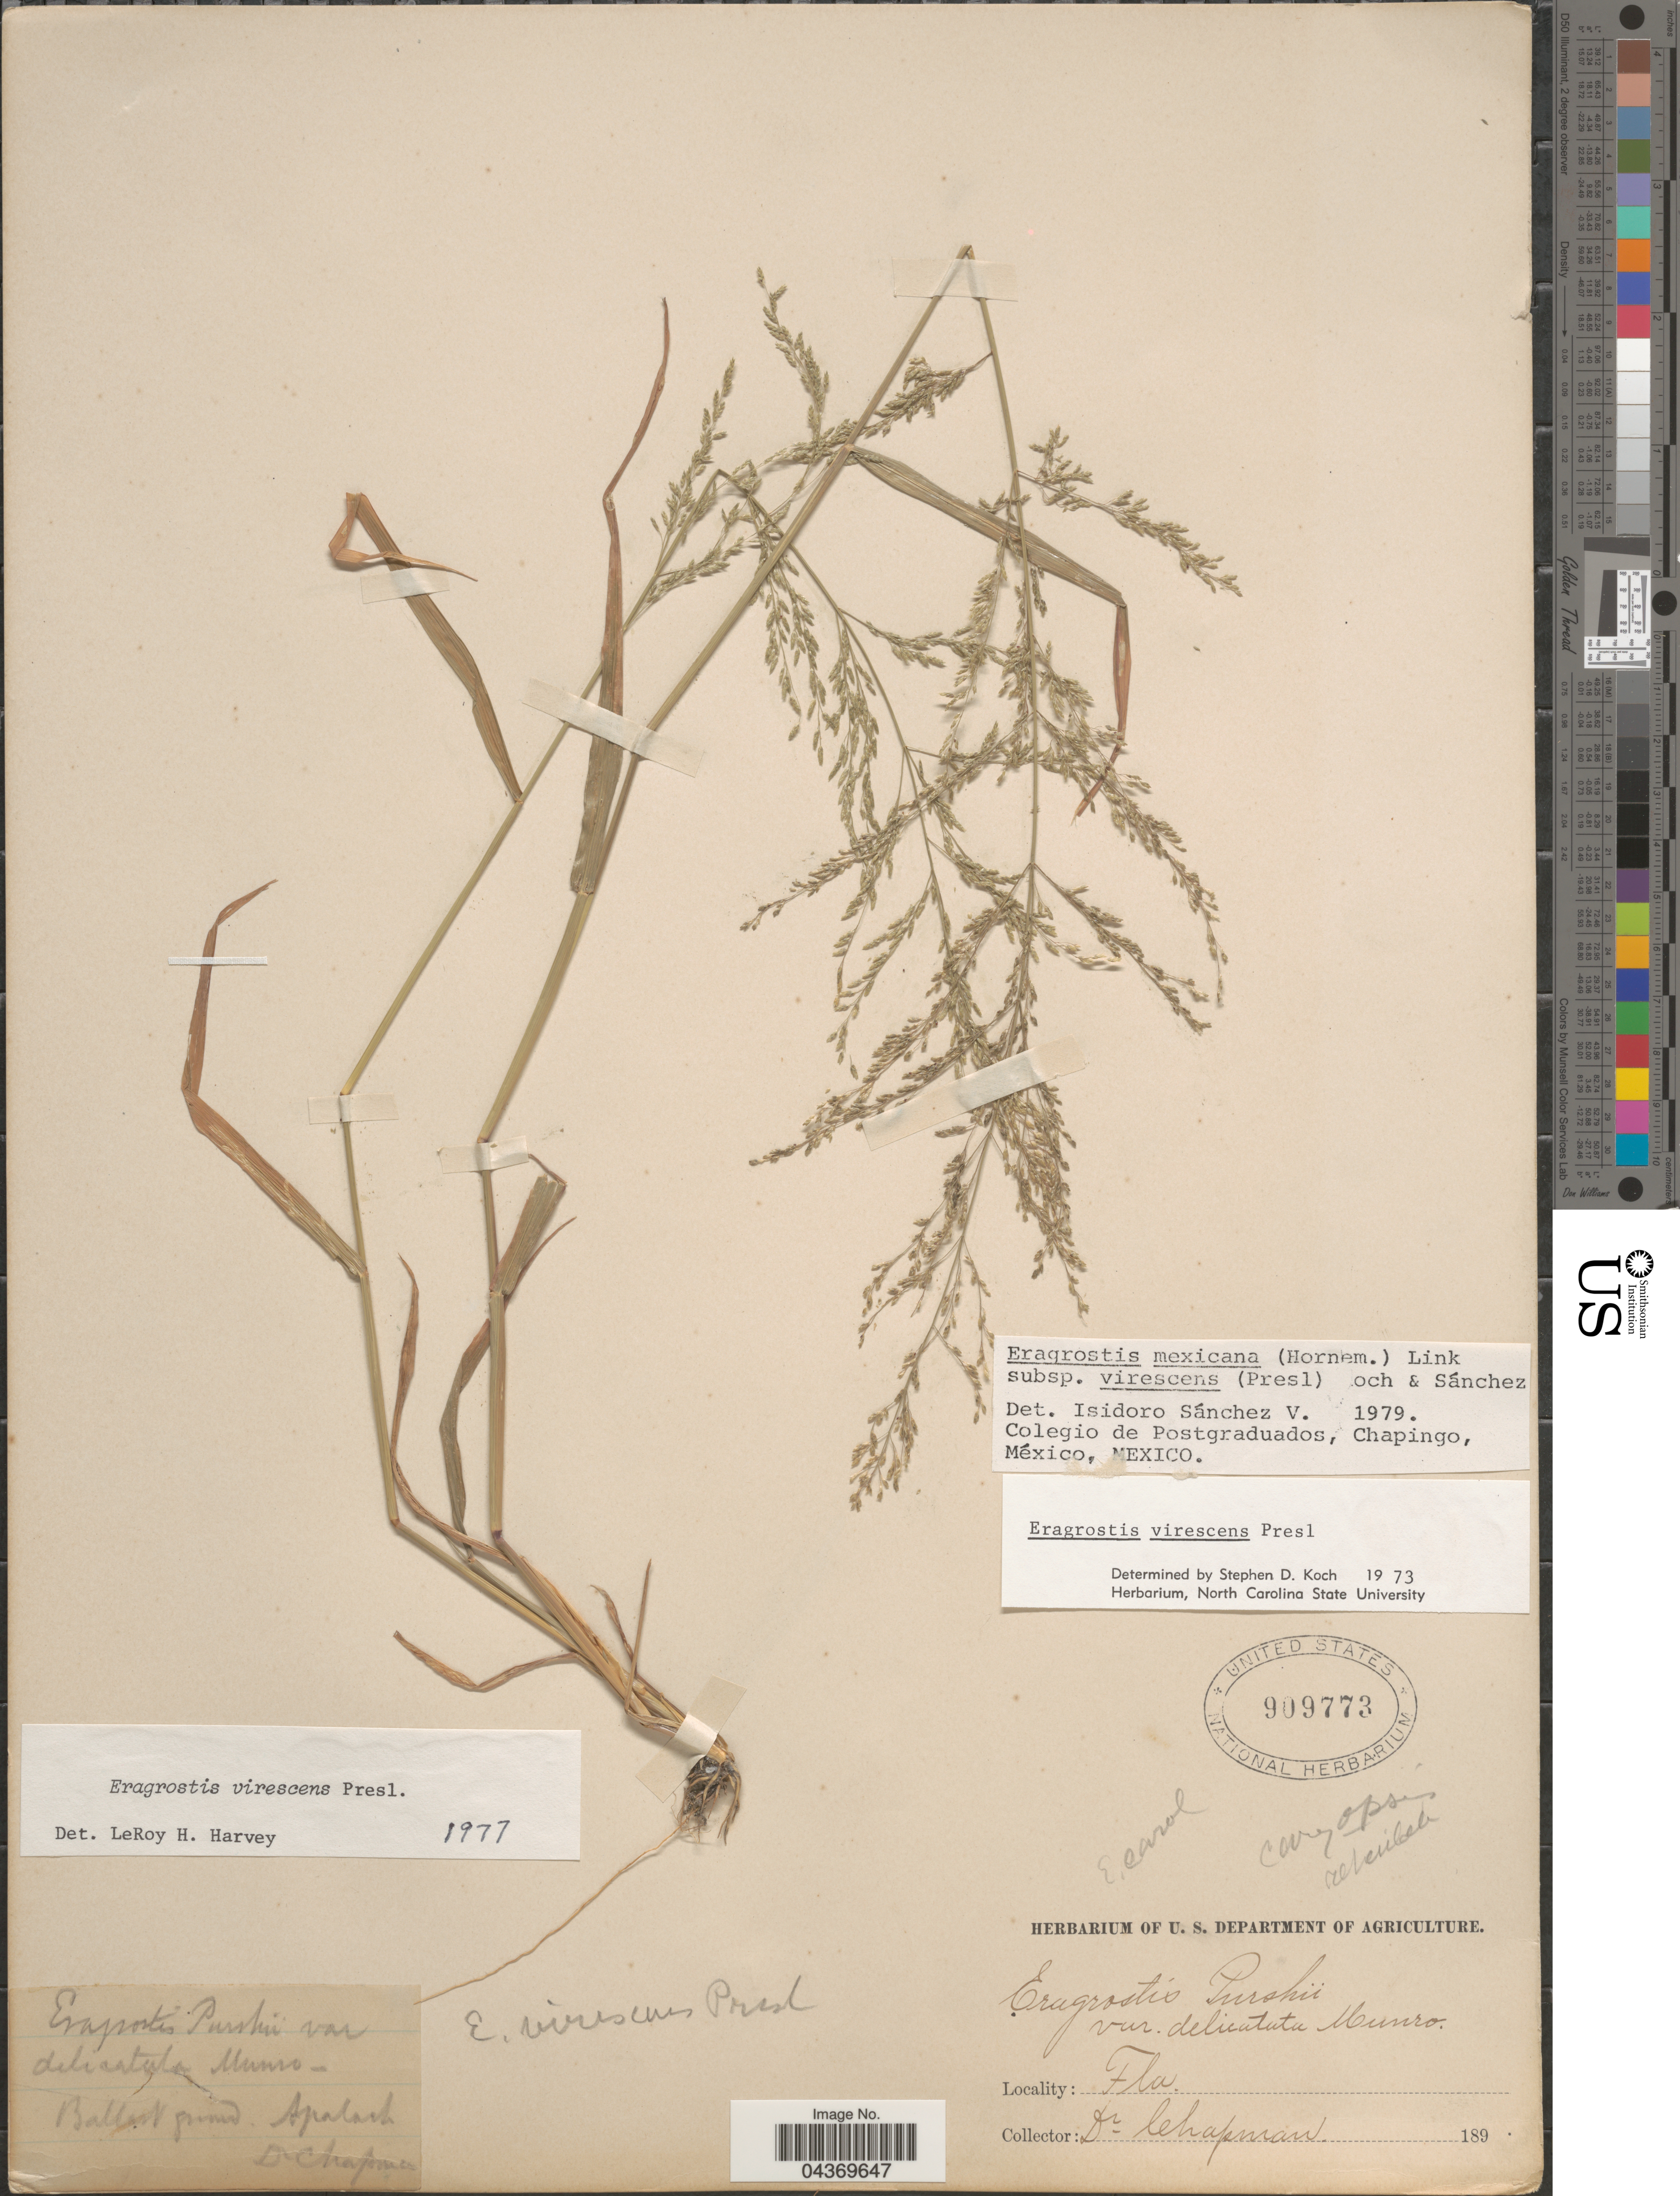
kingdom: Plantae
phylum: Tracheophyta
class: Liliopsida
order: Poales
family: Poaceae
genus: Eragrostis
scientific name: Eragrostis mexicana subsp. virescens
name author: (J. Presl) S.D. Koch & Sánchez Vega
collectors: A. Chapman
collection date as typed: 189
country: United States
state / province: Florida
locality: Ballast ground. Apalach.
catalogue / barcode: US 909773